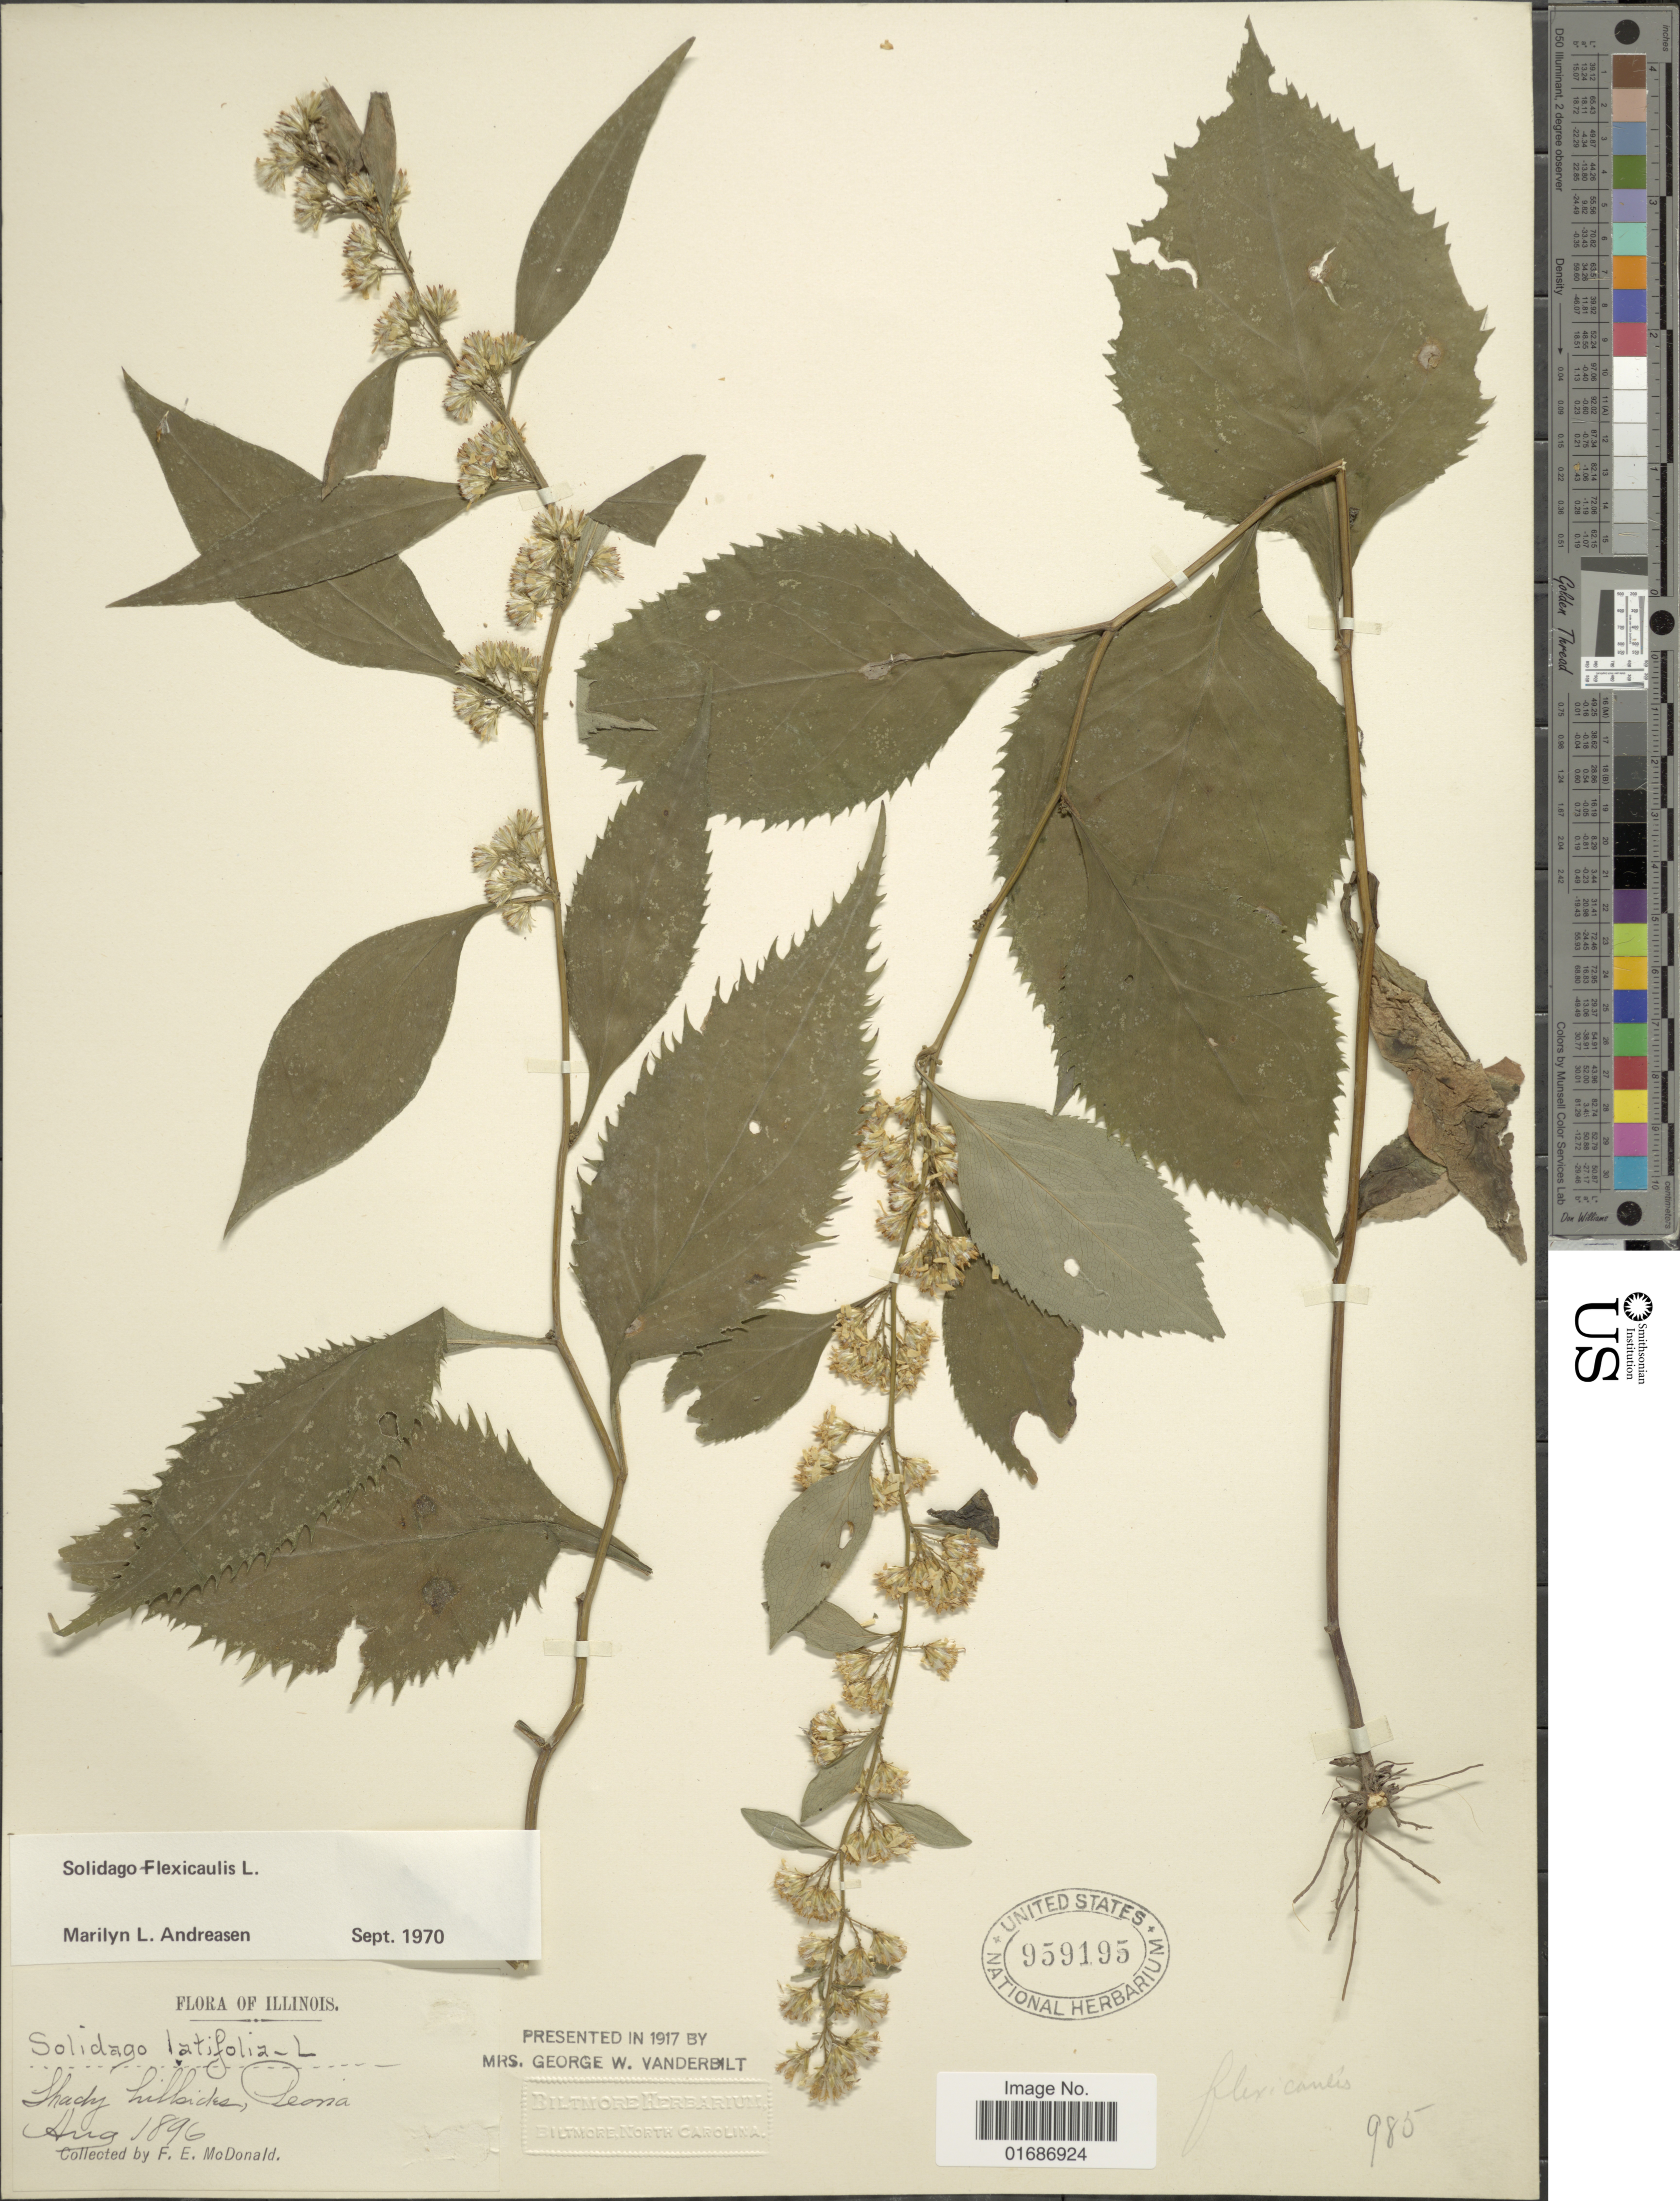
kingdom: Plantae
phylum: Tracheophyta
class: Magnoliopsida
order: Asterales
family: Asteraceae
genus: Solidago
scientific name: Solidago flexicaulis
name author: L.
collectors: F. E. McDonald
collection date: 1896-08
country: United States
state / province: Illinois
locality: Shady hillside, Leona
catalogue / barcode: US 959195